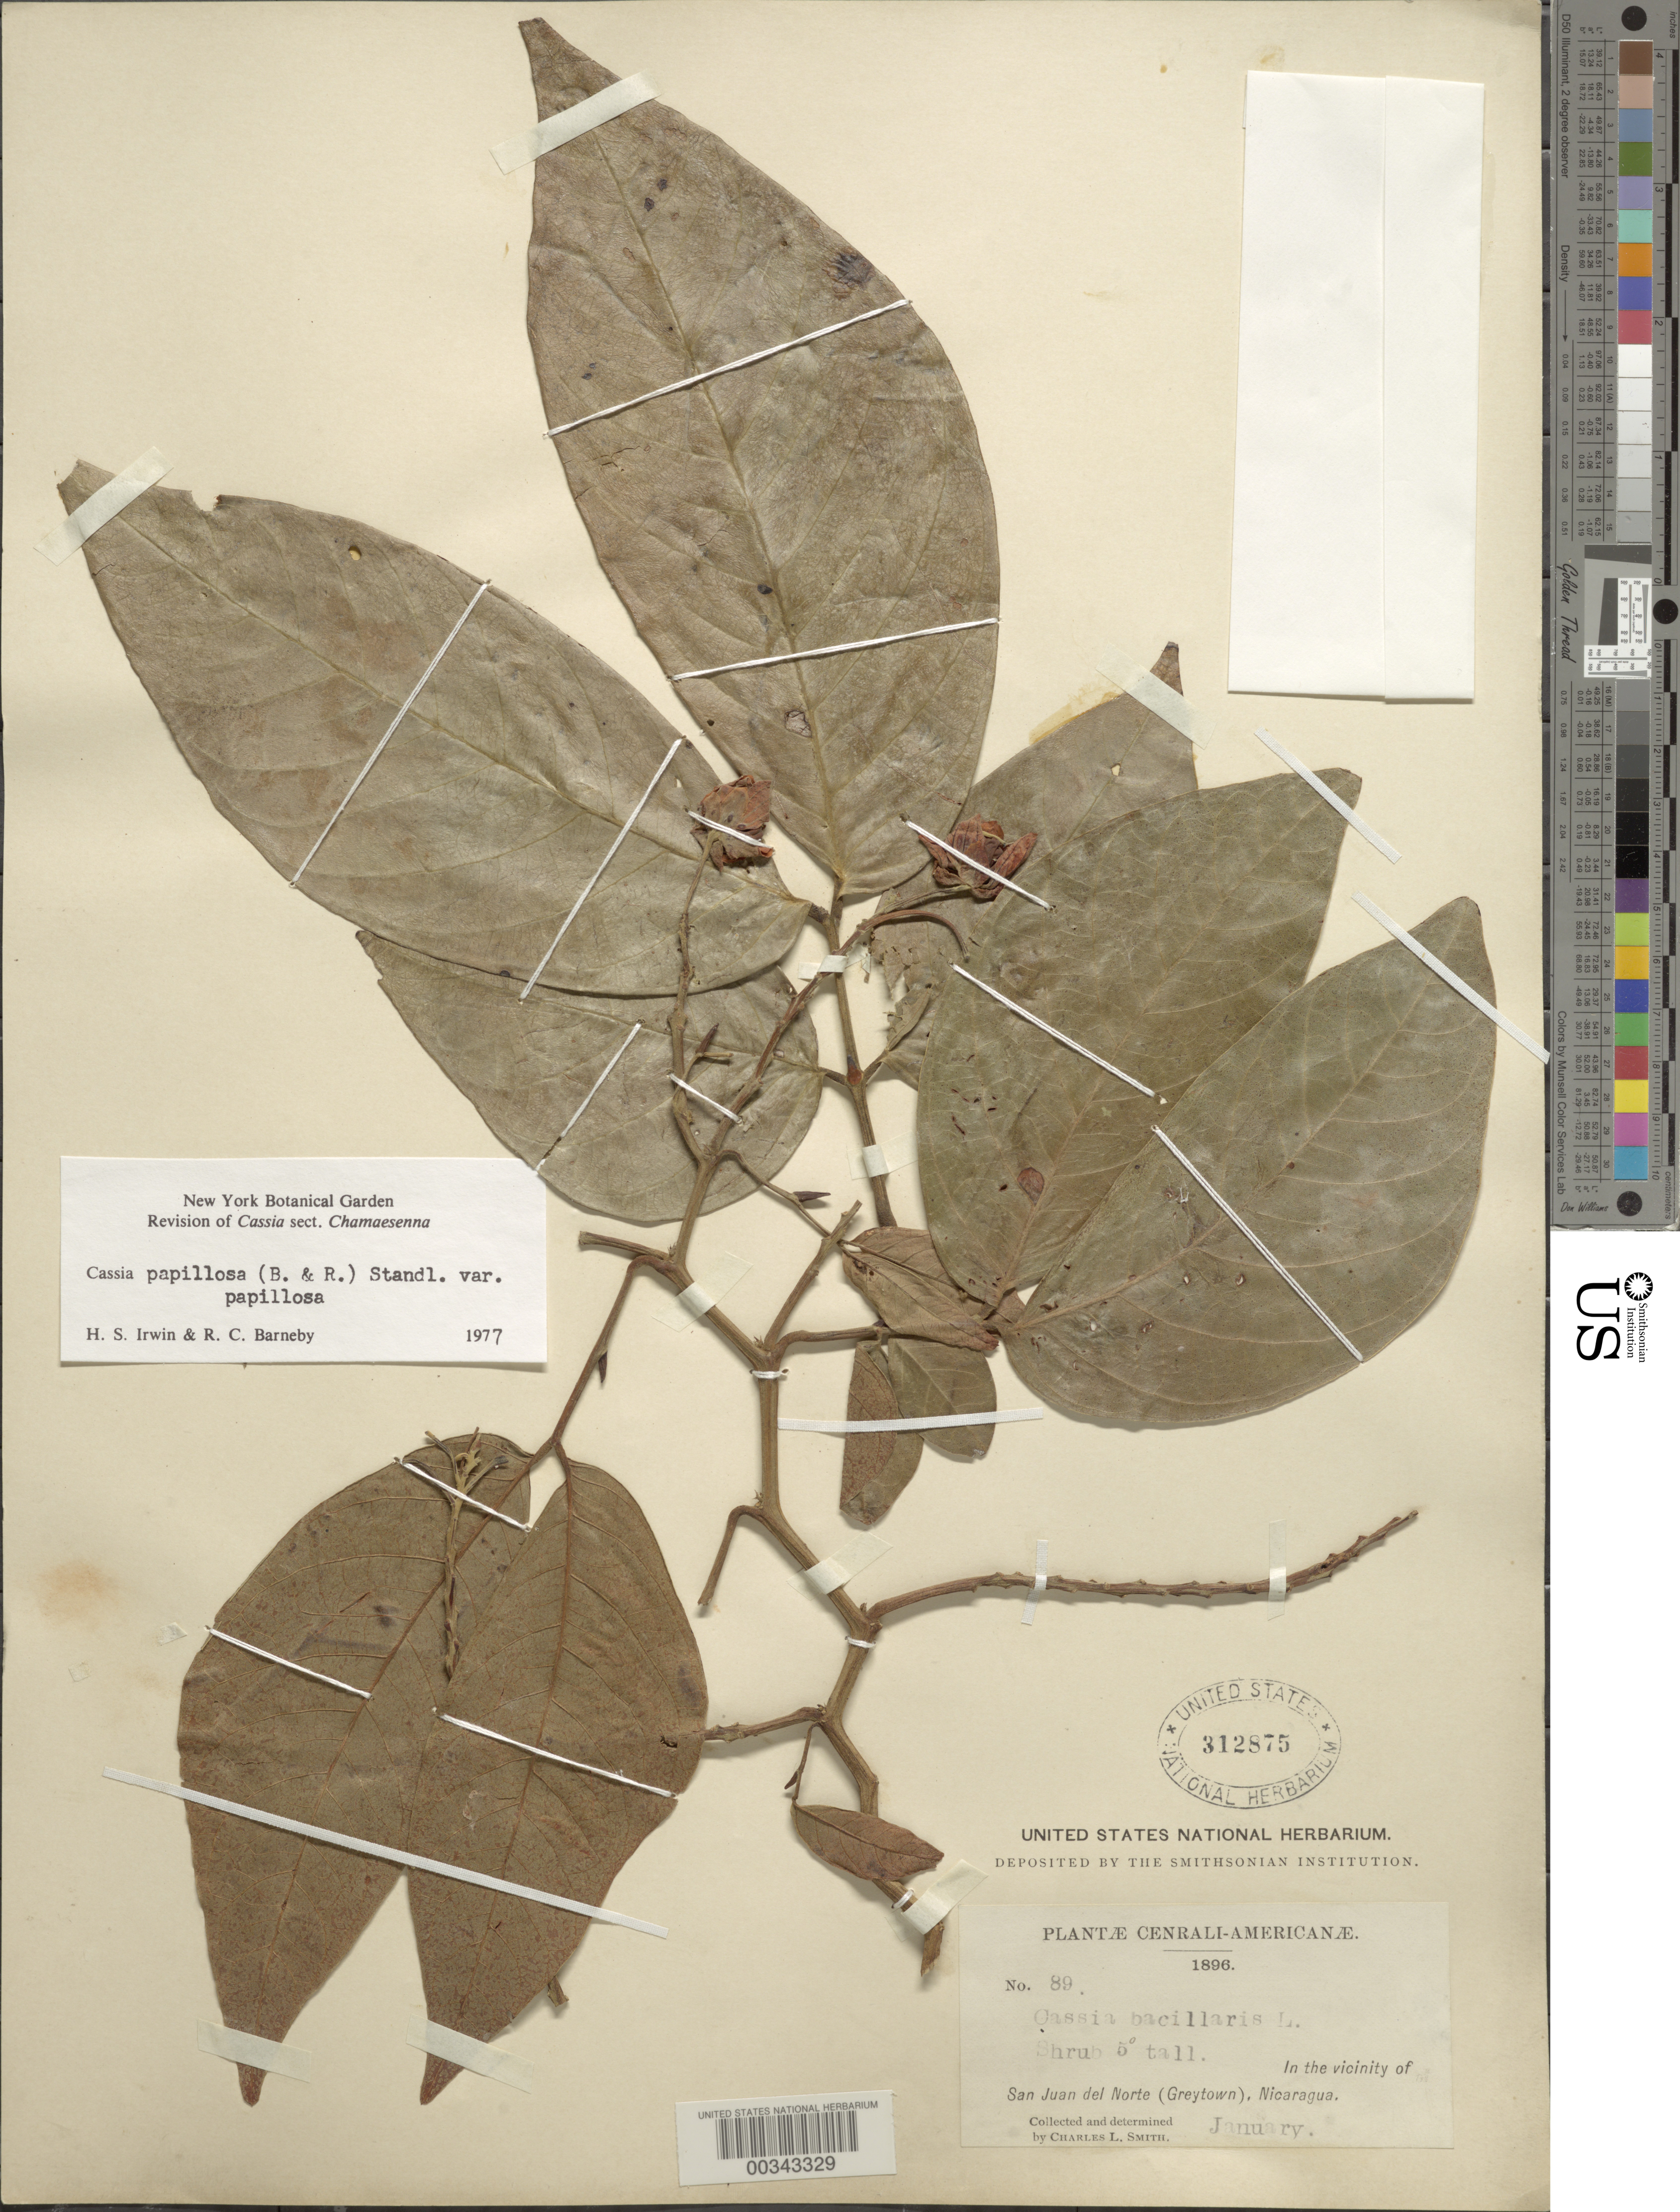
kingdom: Plantae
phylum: Tracheophyta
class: Magnoliopsida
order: Fabales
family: Fabaceae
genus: Senna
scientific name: Senna papillosa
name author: (Britton & Rose) H.S. Irwin & Barneby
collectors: C. L. Smith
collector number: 89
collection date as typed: Jan 1896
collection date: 1896-01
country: Nicaragua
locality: Vicinity of san juan del norte (greytown)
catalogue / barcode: US 312875